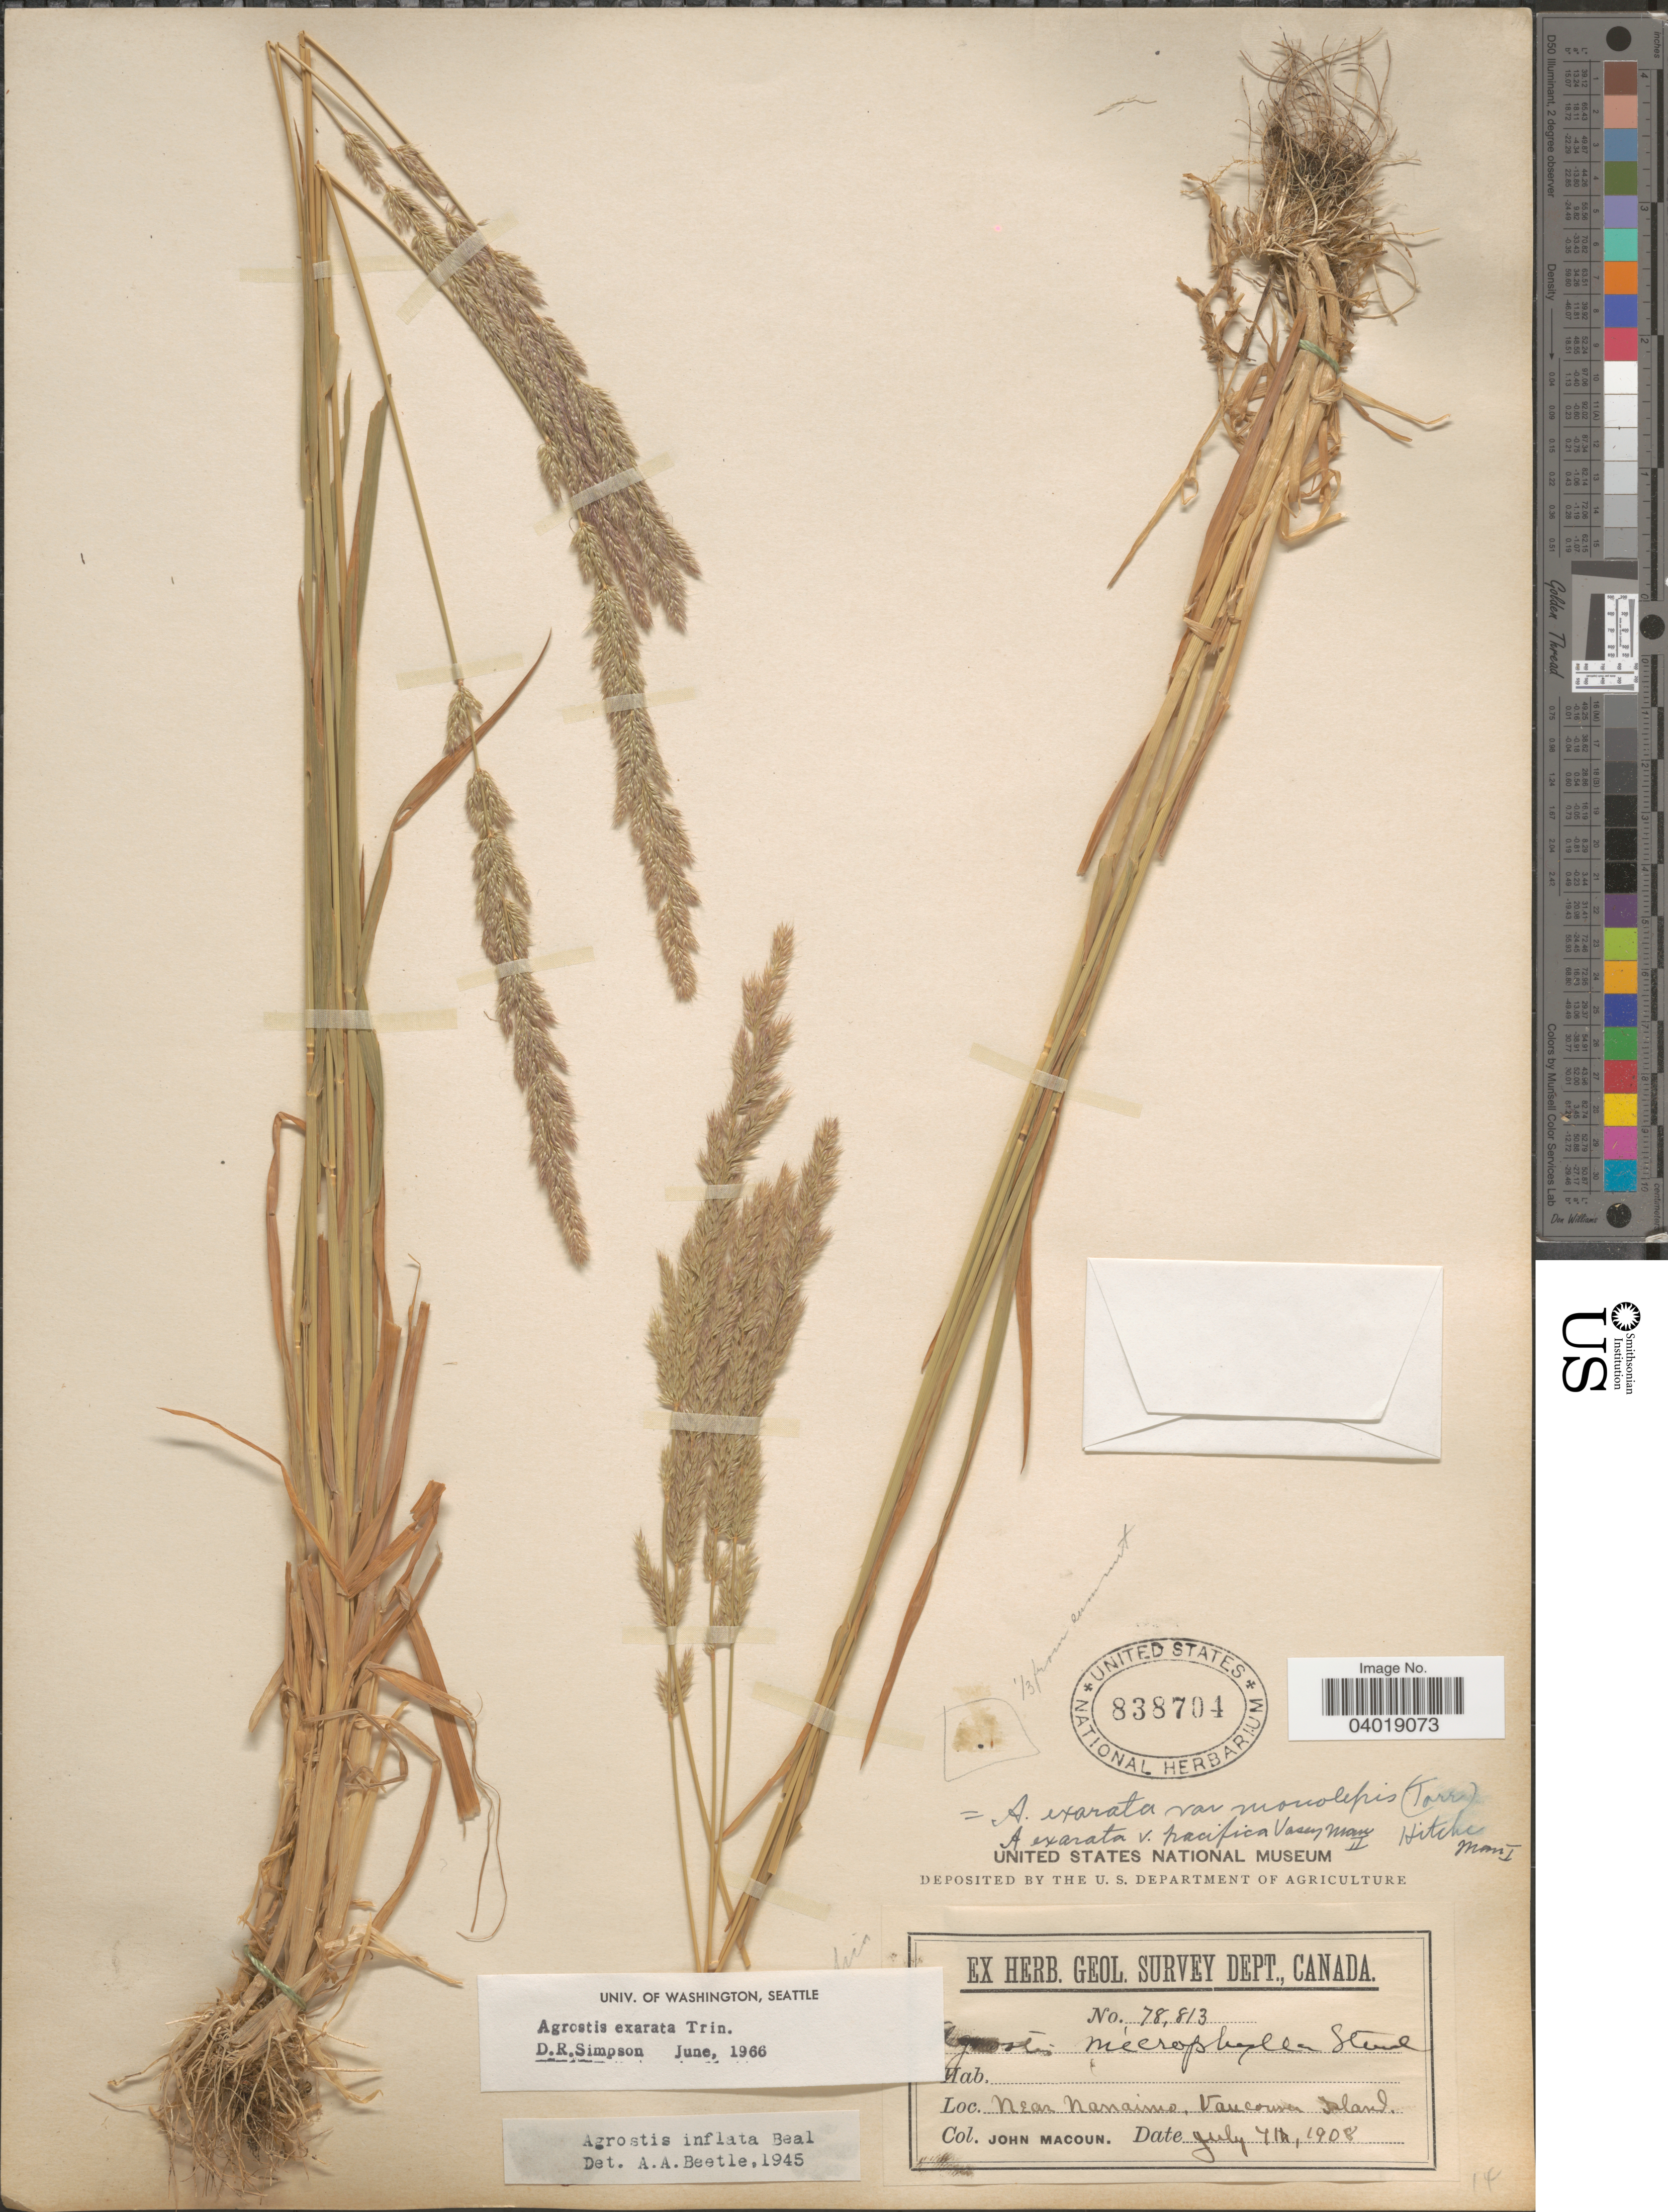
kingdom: Plantae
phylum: Tracheophyta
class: Liliopsida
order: Poales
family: Poaceae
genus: Agrostis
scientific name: Agrostis exarata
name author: Trin.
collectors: J. Macoun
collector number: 78813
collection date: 1908-07-07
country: Canada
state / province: British Columbia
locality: Near Nanaimo, Vancouver Island.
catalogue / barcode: US 838704